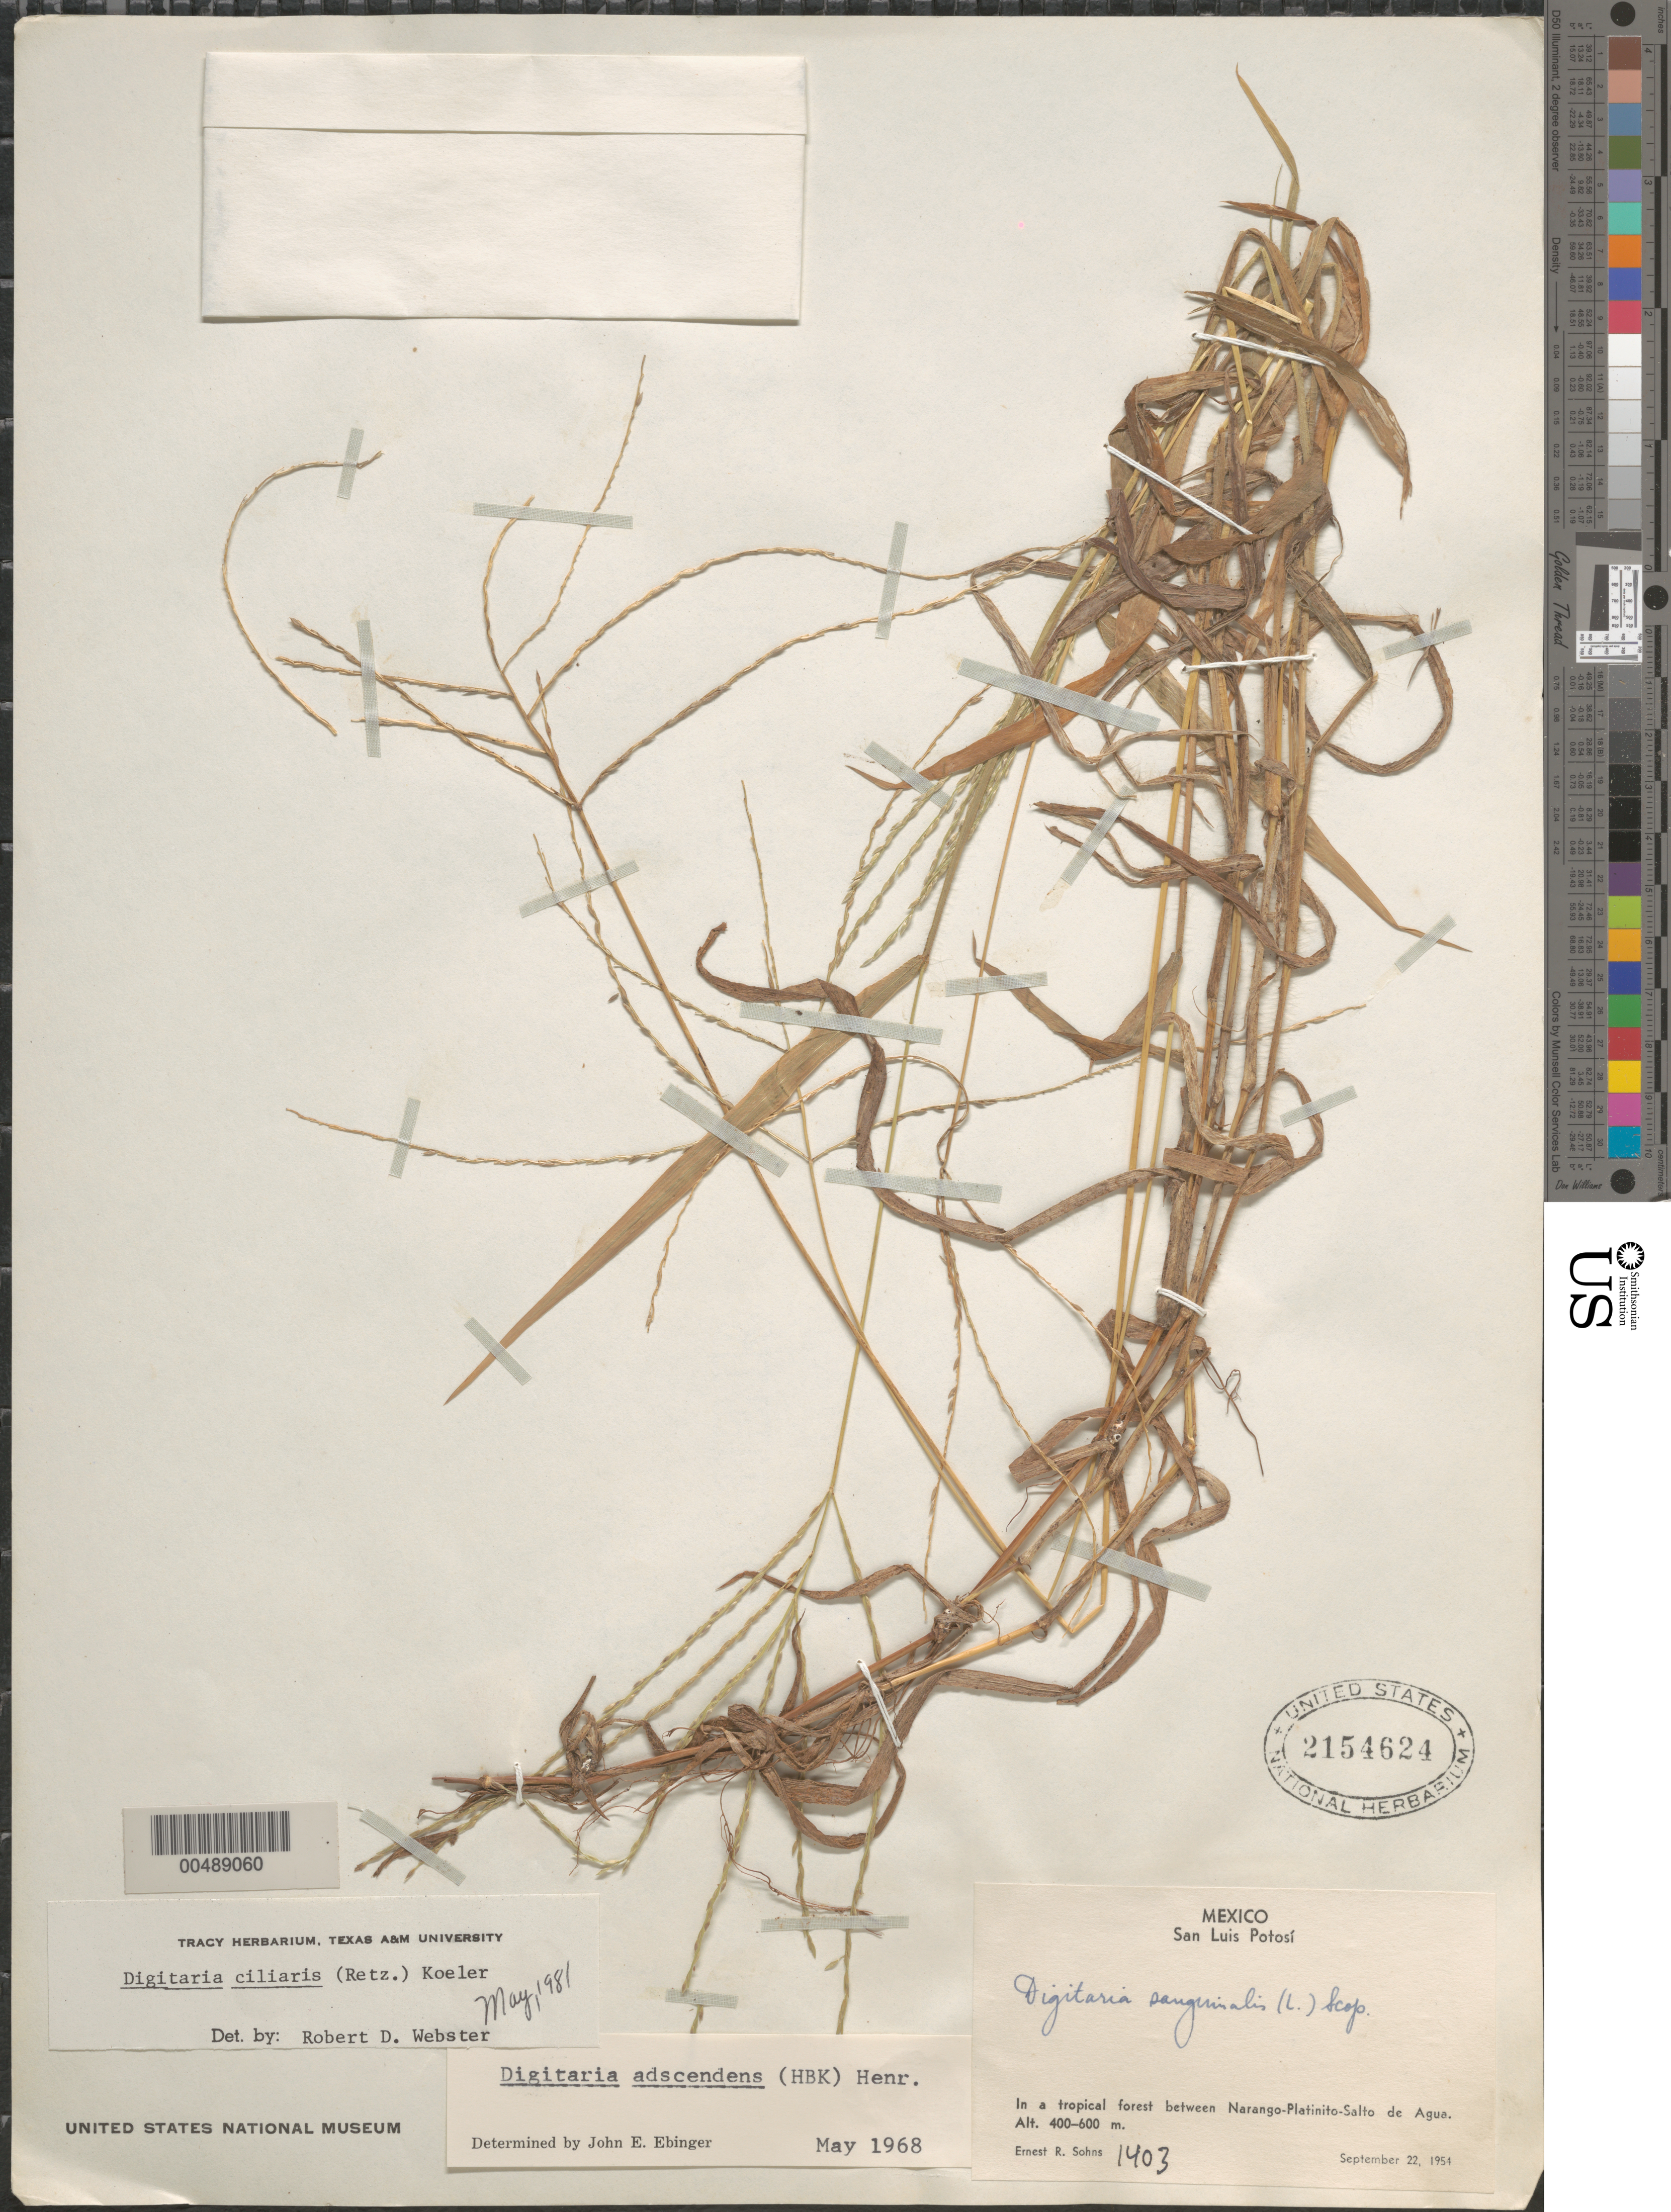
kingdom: Plantae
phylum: Tracheophyta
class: Liliopsida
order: Poales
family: Poaceae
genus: Digitaria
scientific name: Digitaria ciliaris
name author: (Retz.) Koeler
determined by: Webster, Robert D.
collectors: E. R. Sohns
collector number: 1403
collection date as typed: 22 Sep 1954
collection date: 1954-09-22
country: Mexico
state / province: San Luis Potosi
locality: Between Narango-Platinito-Salto de Agua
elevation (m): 400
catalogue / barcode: US 2154624